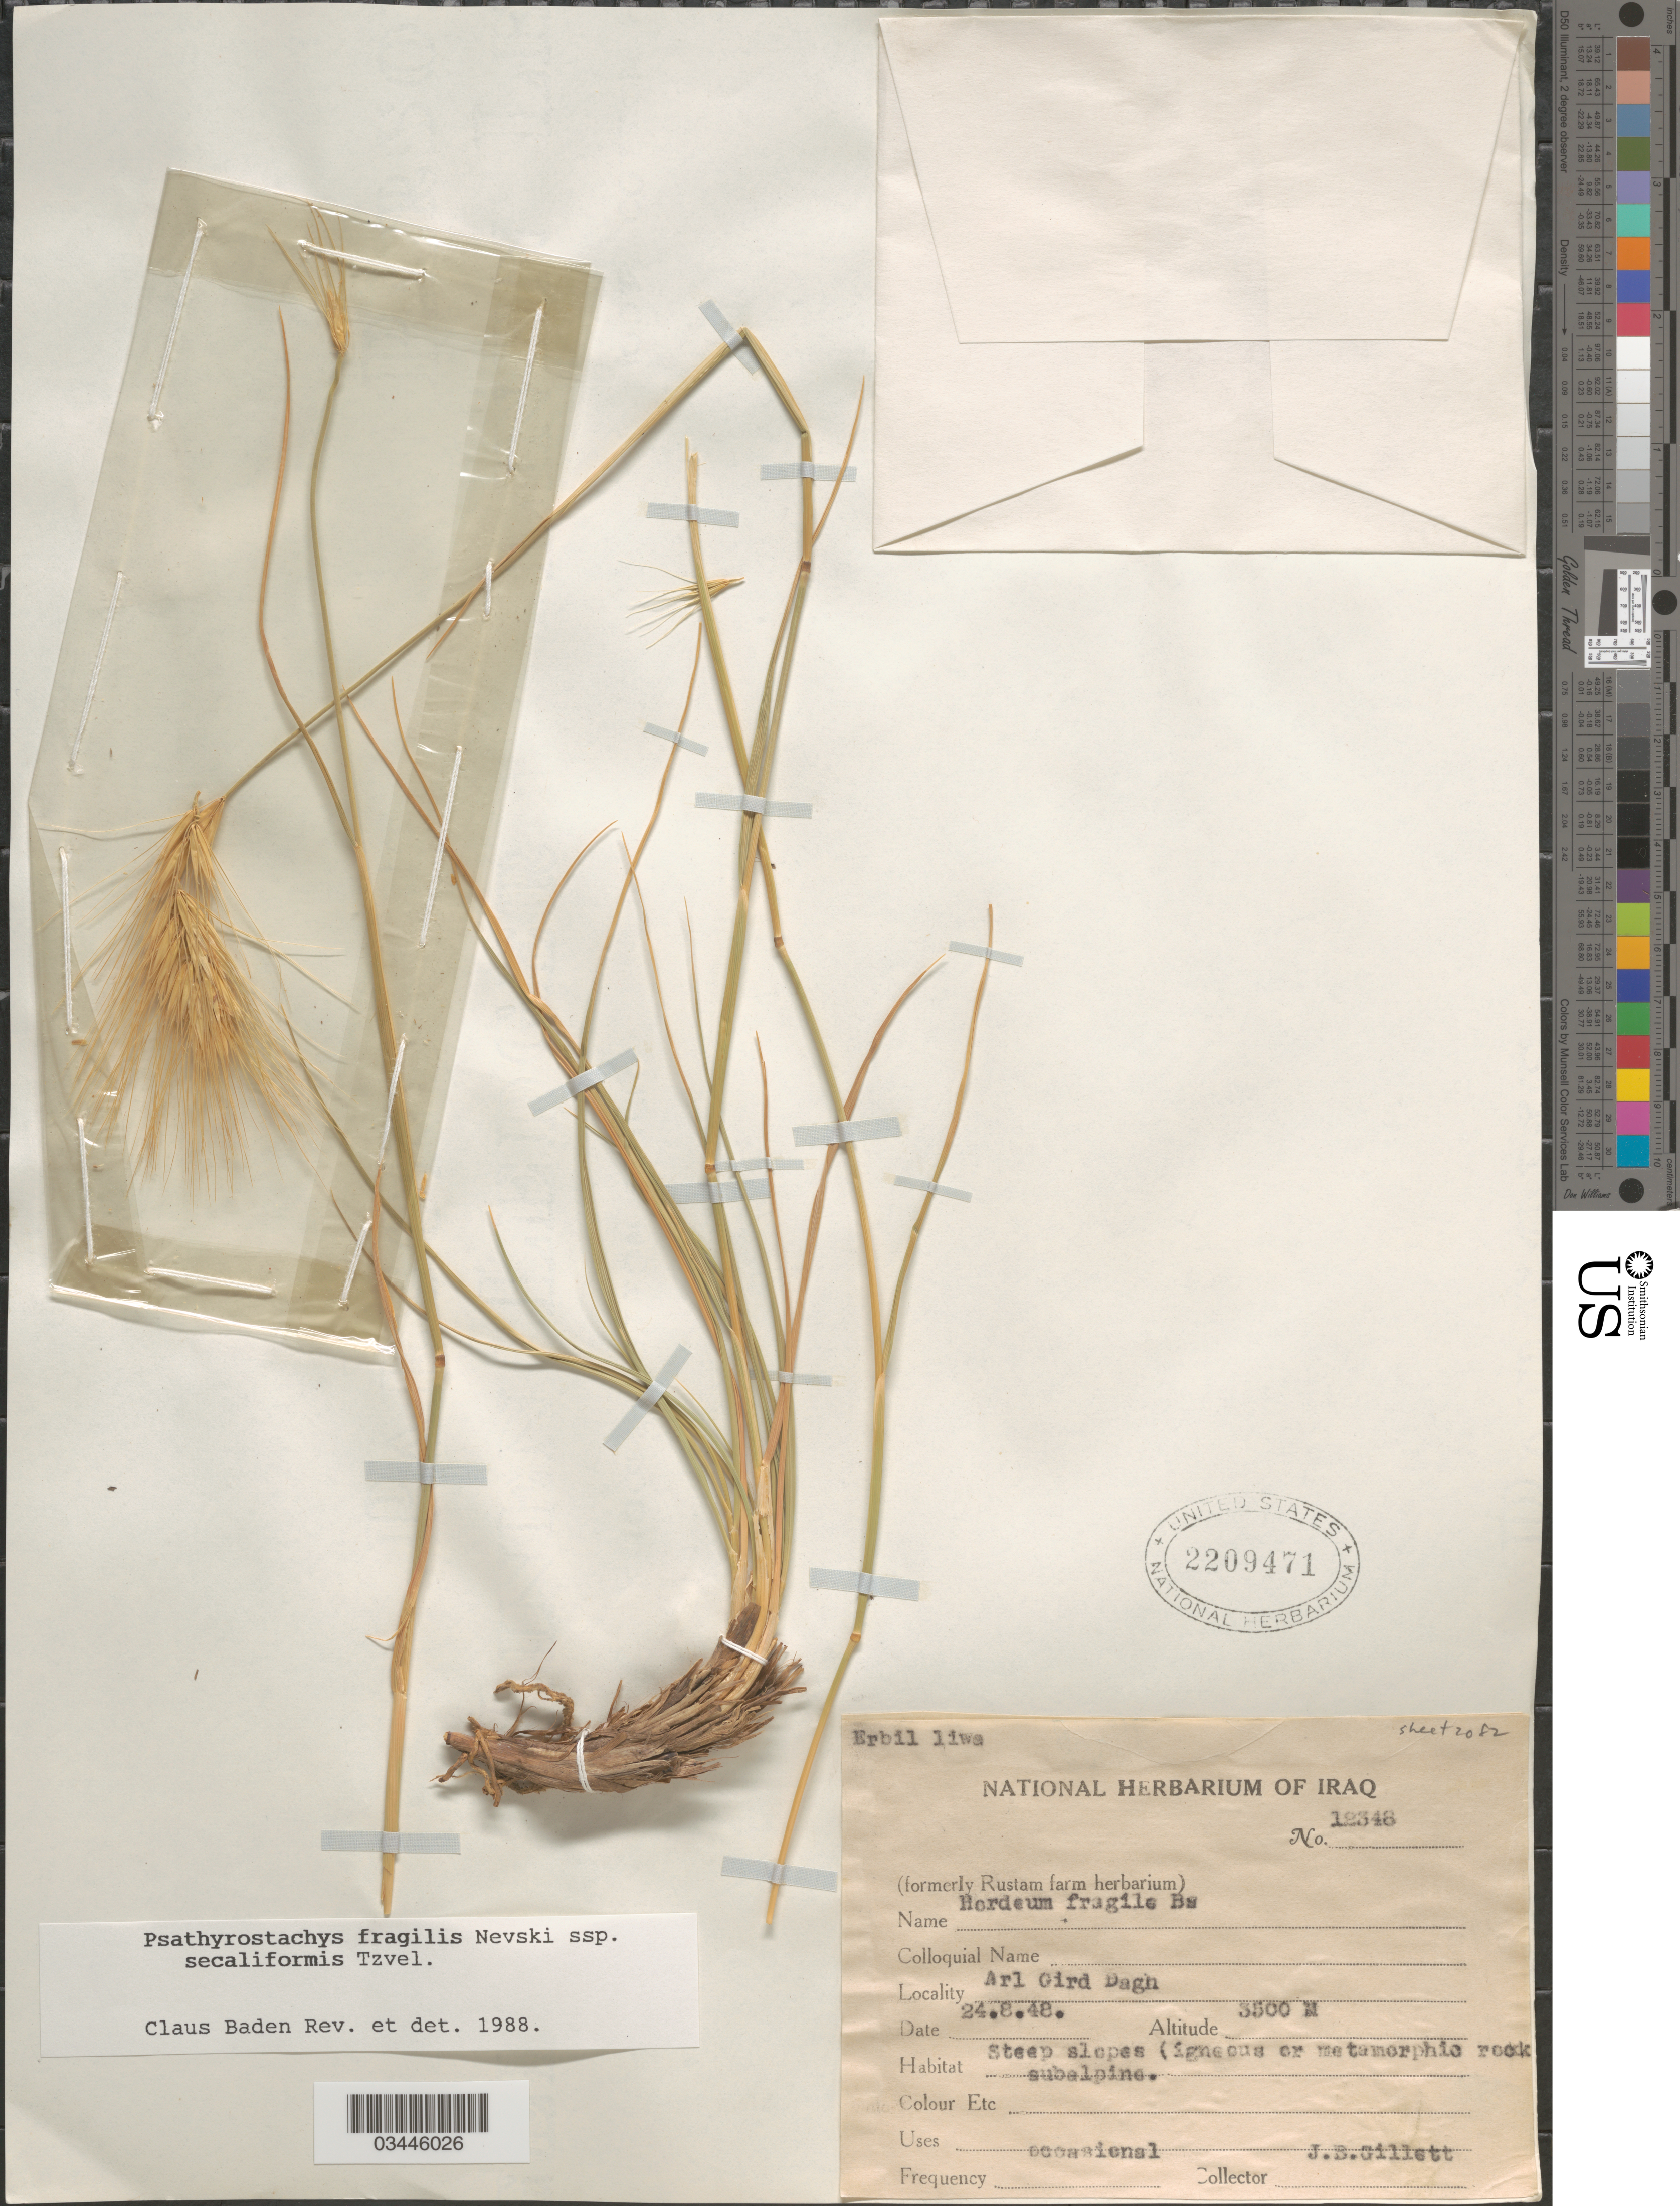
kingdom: Plantae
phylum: Tracheophyta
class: Liliopsida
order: Poales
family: Poaceae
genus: Psathyrostachys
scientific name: Psathyrostachys fragilis subsp. secaliformis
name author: Tzvelev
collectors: J. B. Gillett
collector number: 12348*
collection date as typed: Transcribed d/m/y: 24/8/48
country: Iraq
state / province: Arbīl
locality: Erbil liwa. Arl Gird Dagh.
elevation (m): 3500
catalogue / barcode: US 2209471